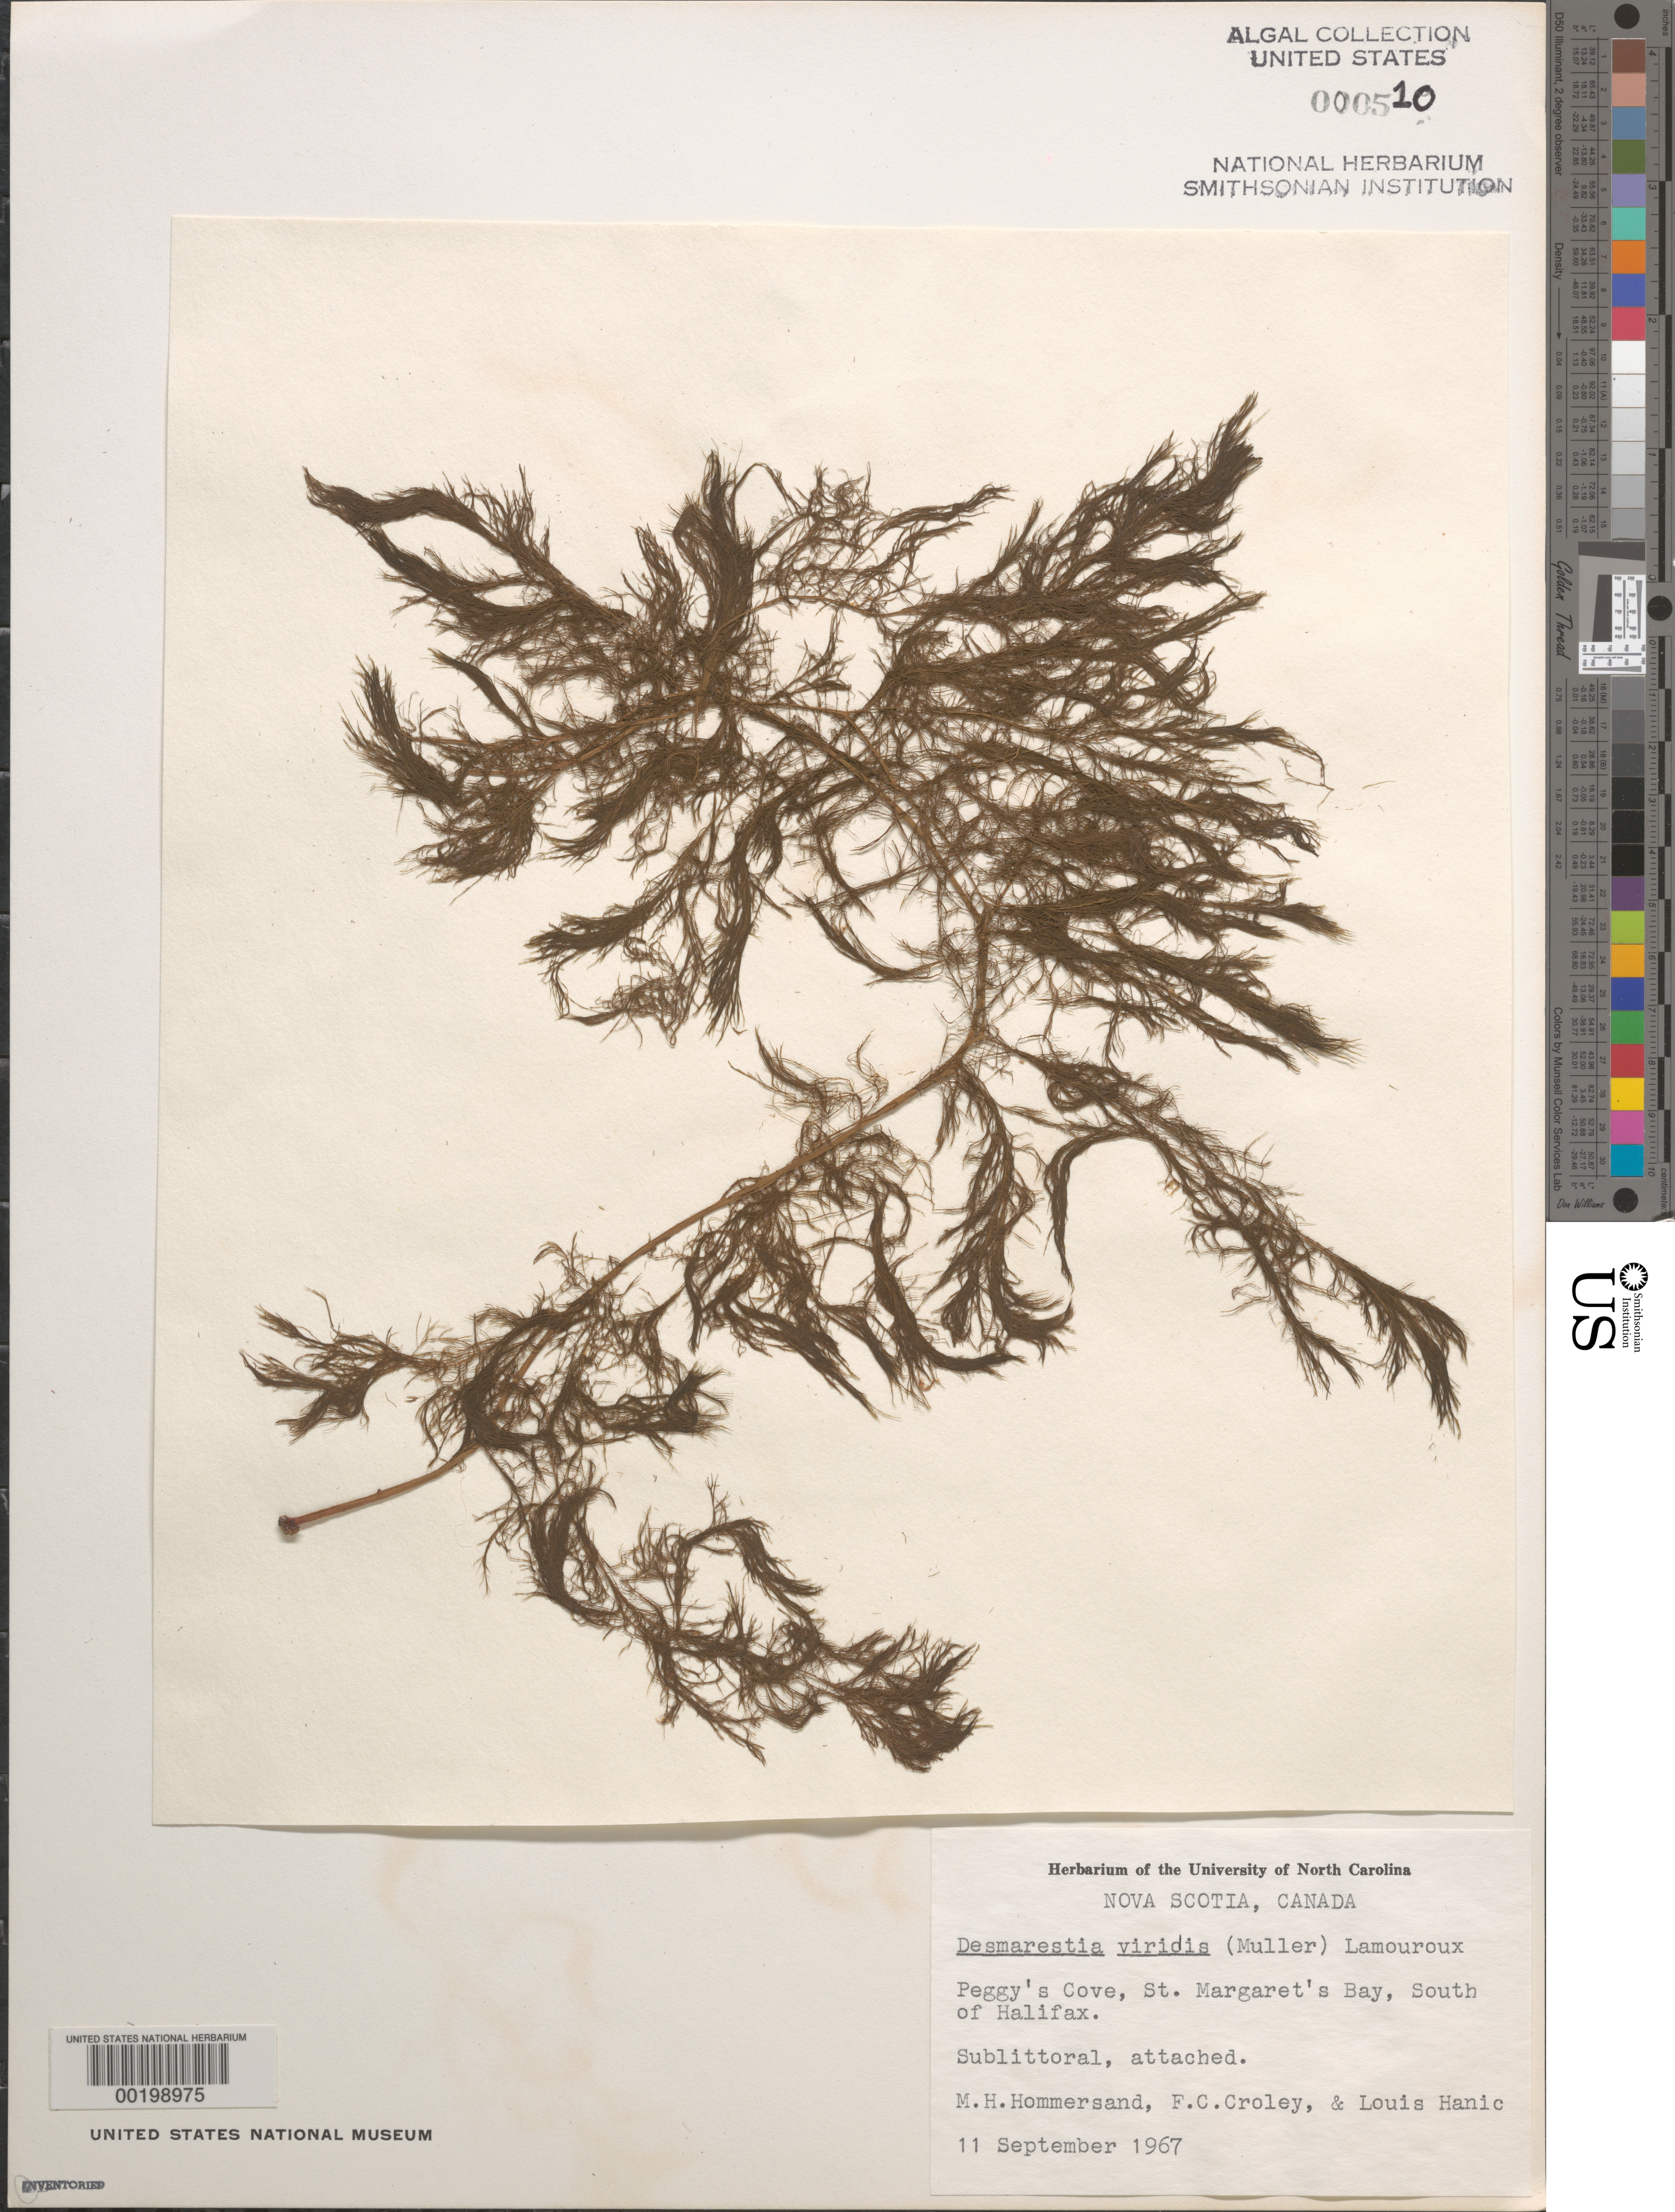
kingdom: Chromista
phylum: Ochrophyta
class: Phaeophyceae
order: Desmarestiales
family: Desmarestiaceae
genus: Desmarestia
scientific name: Desmarestia viridis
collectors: M. H. Hommersand, F. C. Croley & L. Hanic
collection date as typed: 11 Sep 1967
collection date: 1967-09-11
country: Canada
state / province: Nova Scotia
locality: Peggy's Cove, St. Margaret's Bay, south of Halifax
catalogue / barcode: US 510